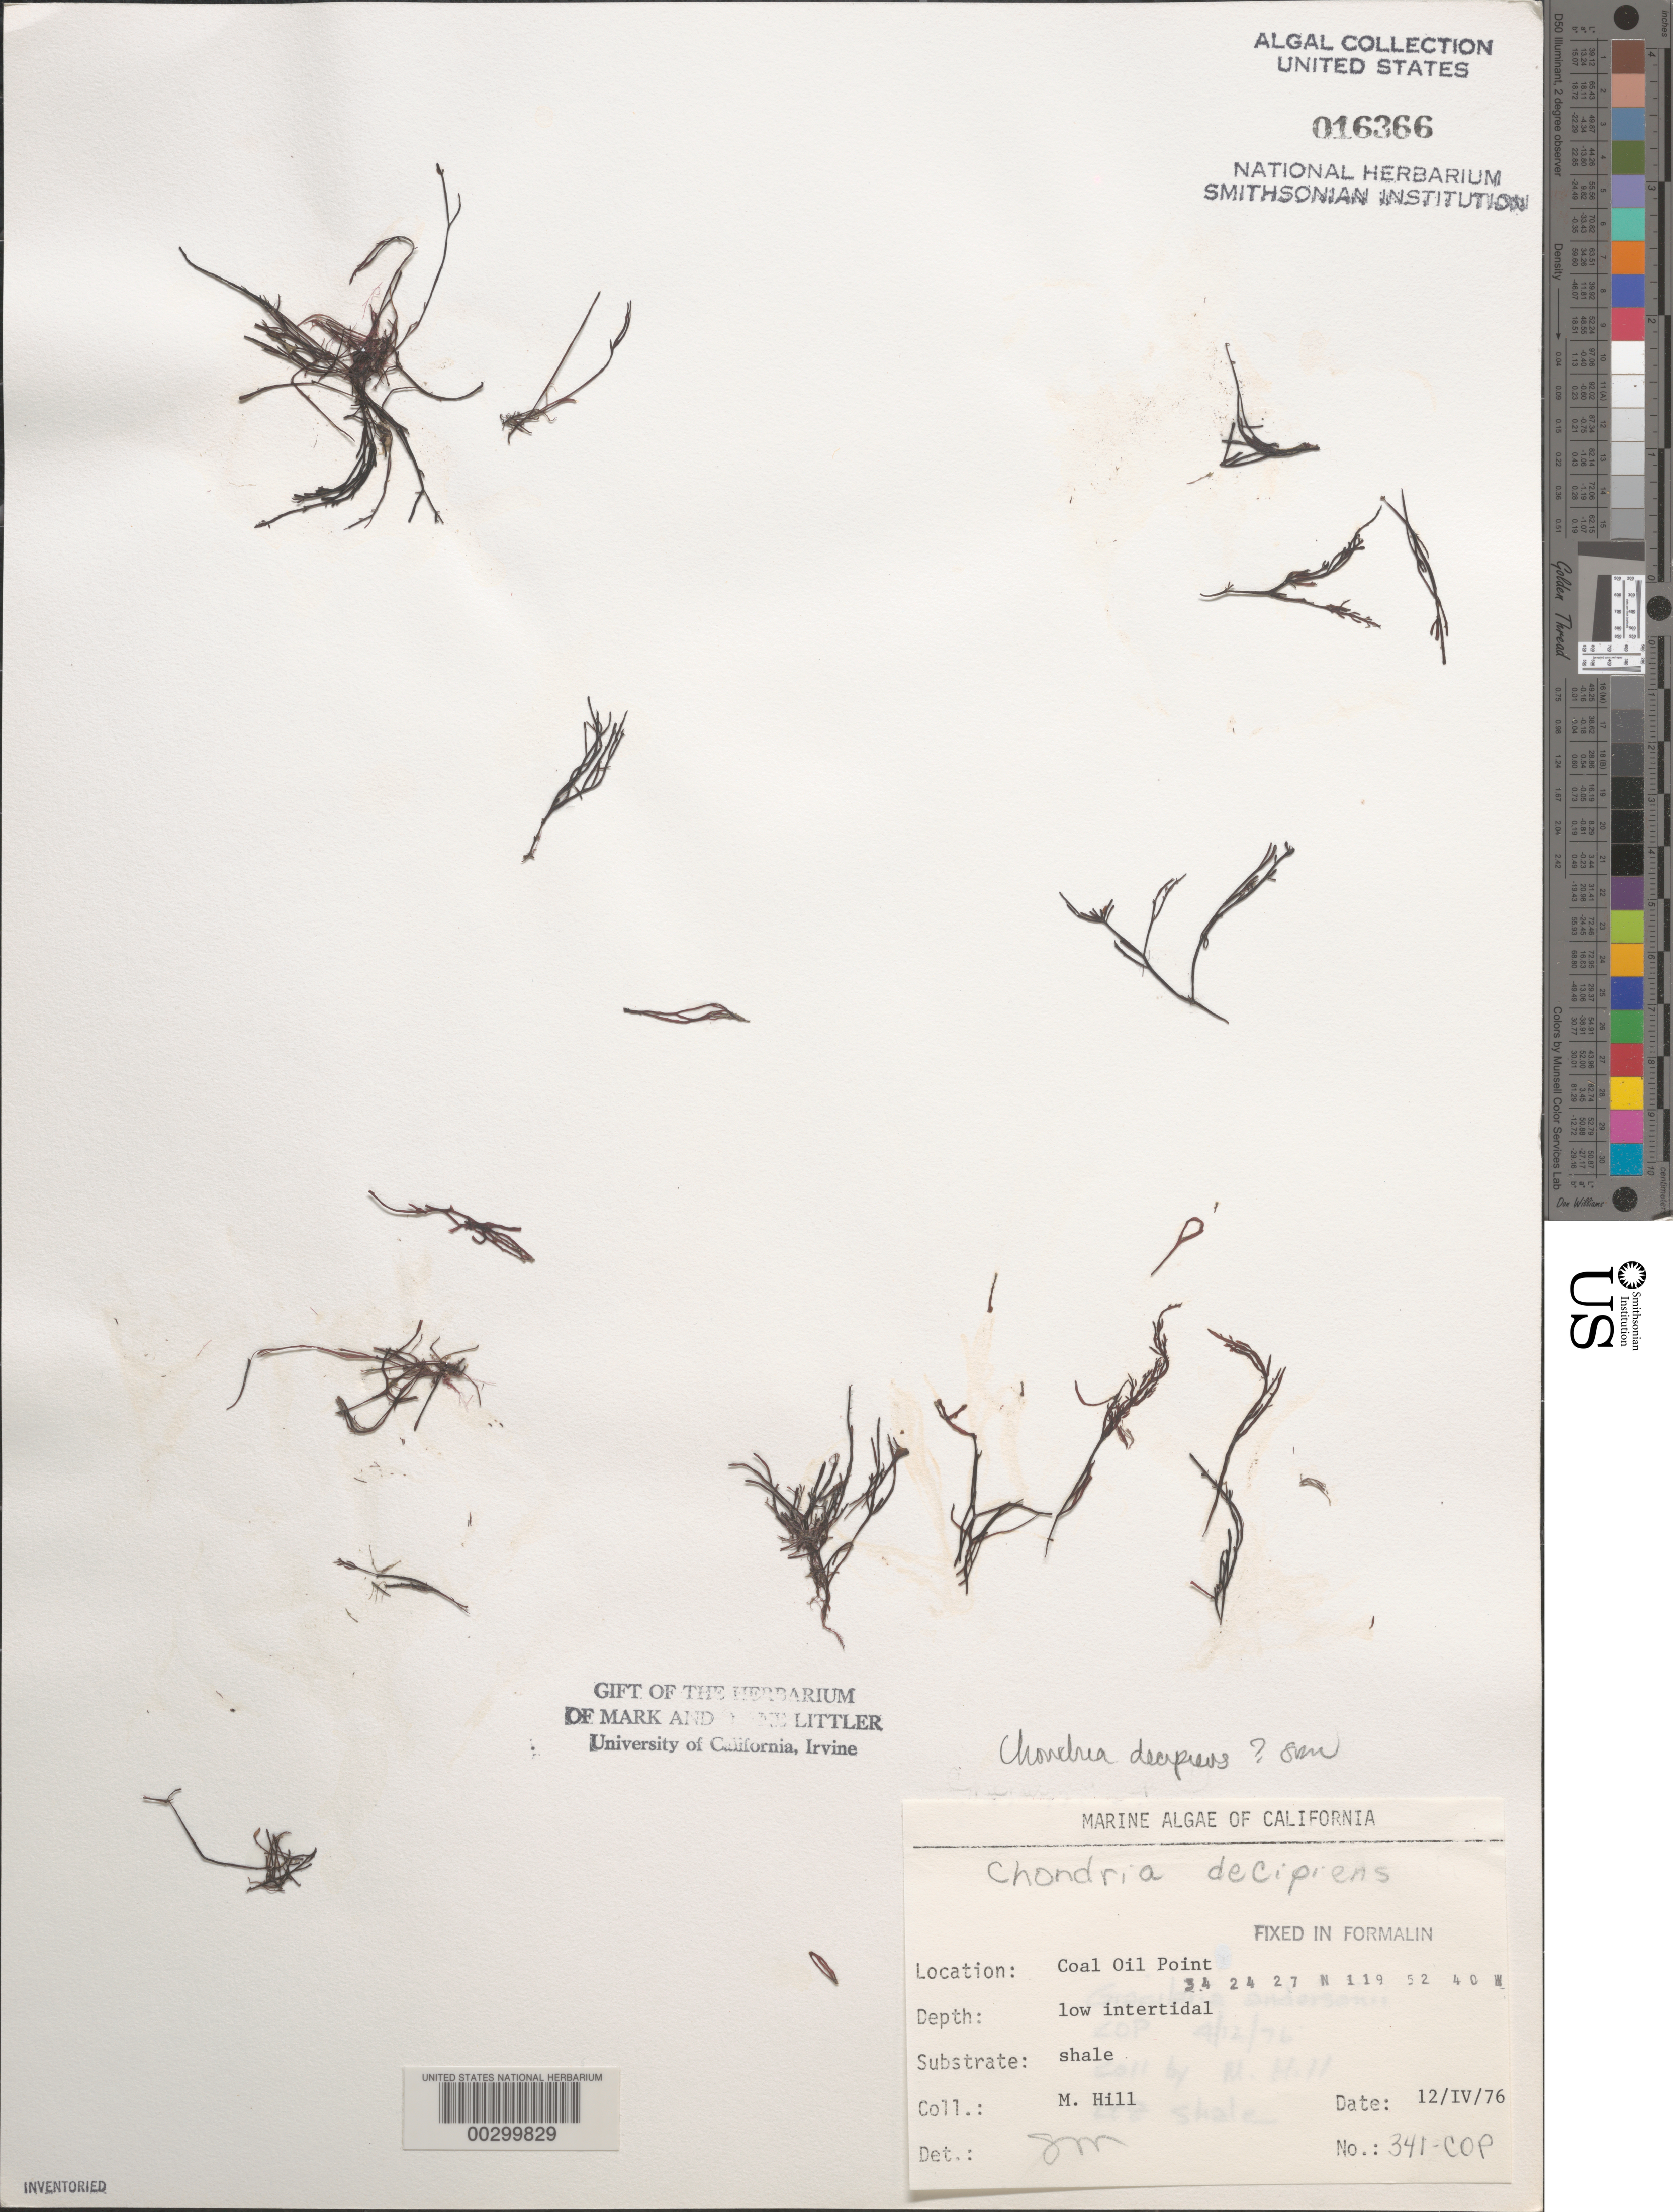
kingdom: Plantae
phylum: Rhodophyta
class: Florideophyceae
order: Ceramiales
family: Rhodomelaceae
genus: Chondria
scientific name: Chondria decipiens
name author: Kylin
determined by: Murray, S. N.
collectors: M. Hill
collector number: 341-cop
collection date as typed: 12 Apr 1976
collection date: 1976-04-12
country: United States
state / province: California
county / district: Santa Barbara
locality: Coal Oil Point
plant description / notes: BLM-SOCALBIGHT Rocky Intertidal Survey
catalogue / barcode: US 16366